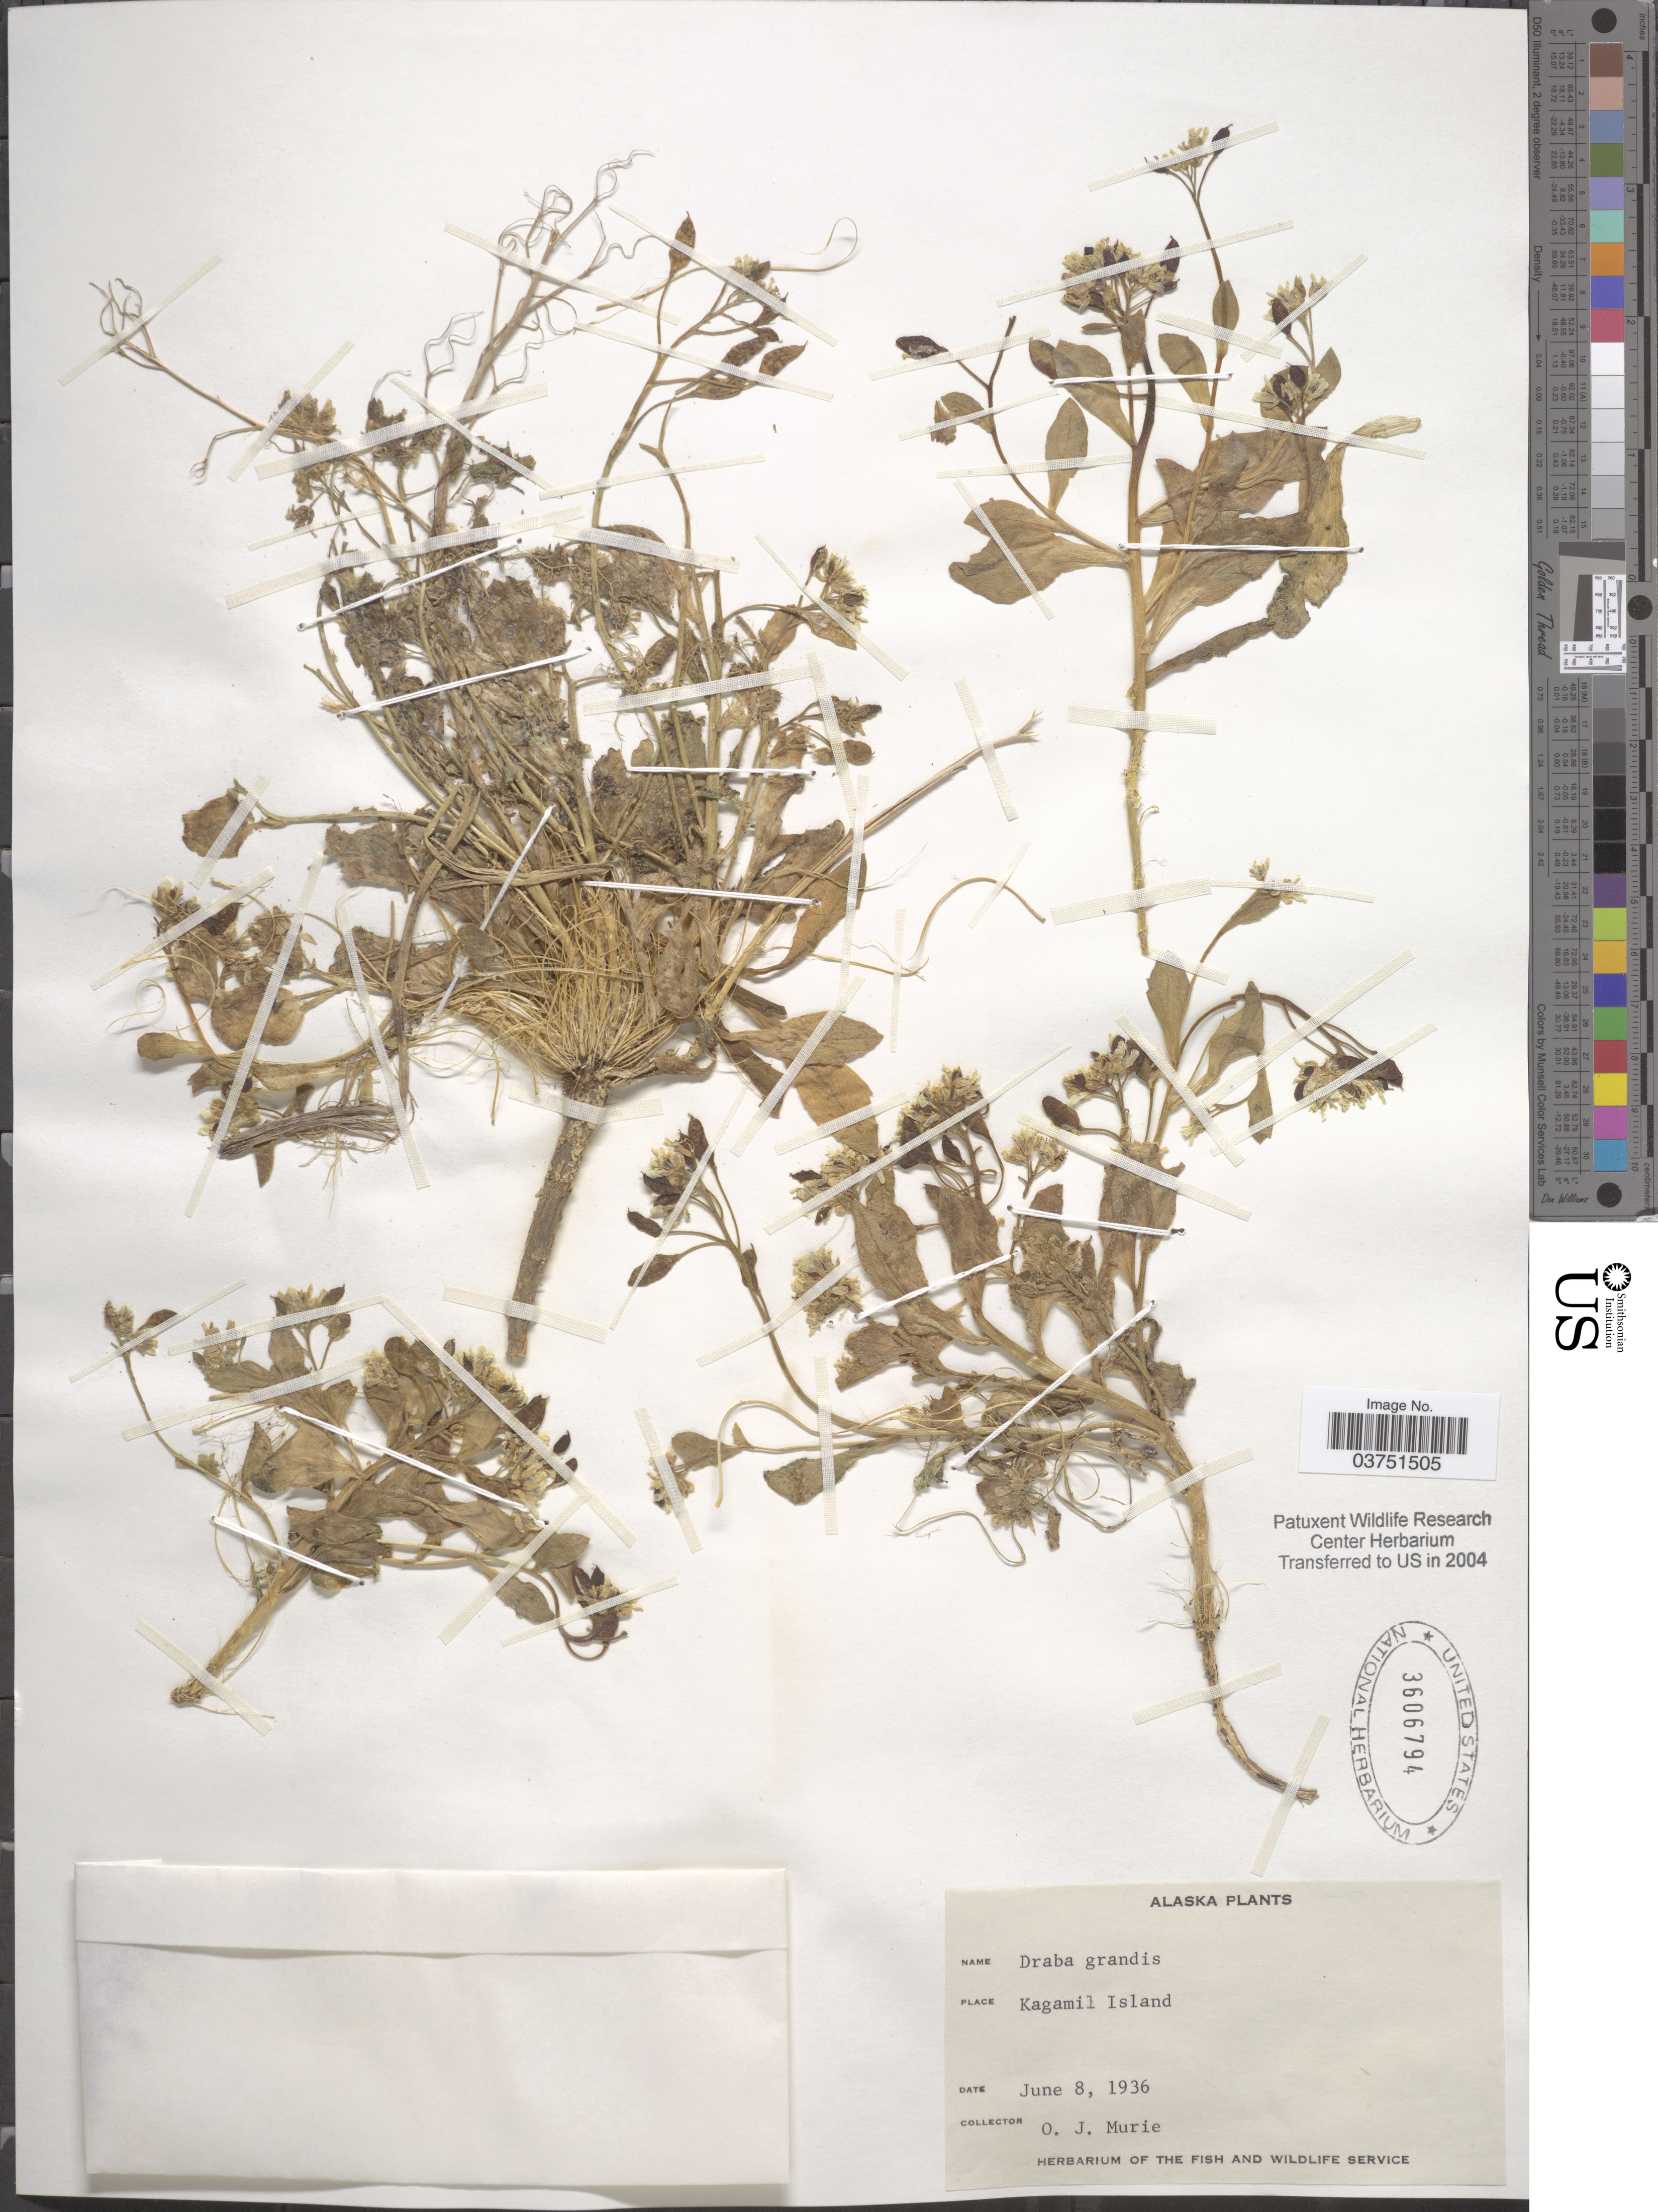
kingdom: Plantae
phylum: Tracheophyta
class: Magnoliopsida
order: Brassicales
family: Brassicaceae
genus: Draba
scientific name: Draba grandis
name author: Langsd. ex DC.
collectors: O. Murie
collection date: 1936-06-08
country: United States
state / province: Alaska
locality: Kagamil Island.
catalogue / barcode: US 3606794